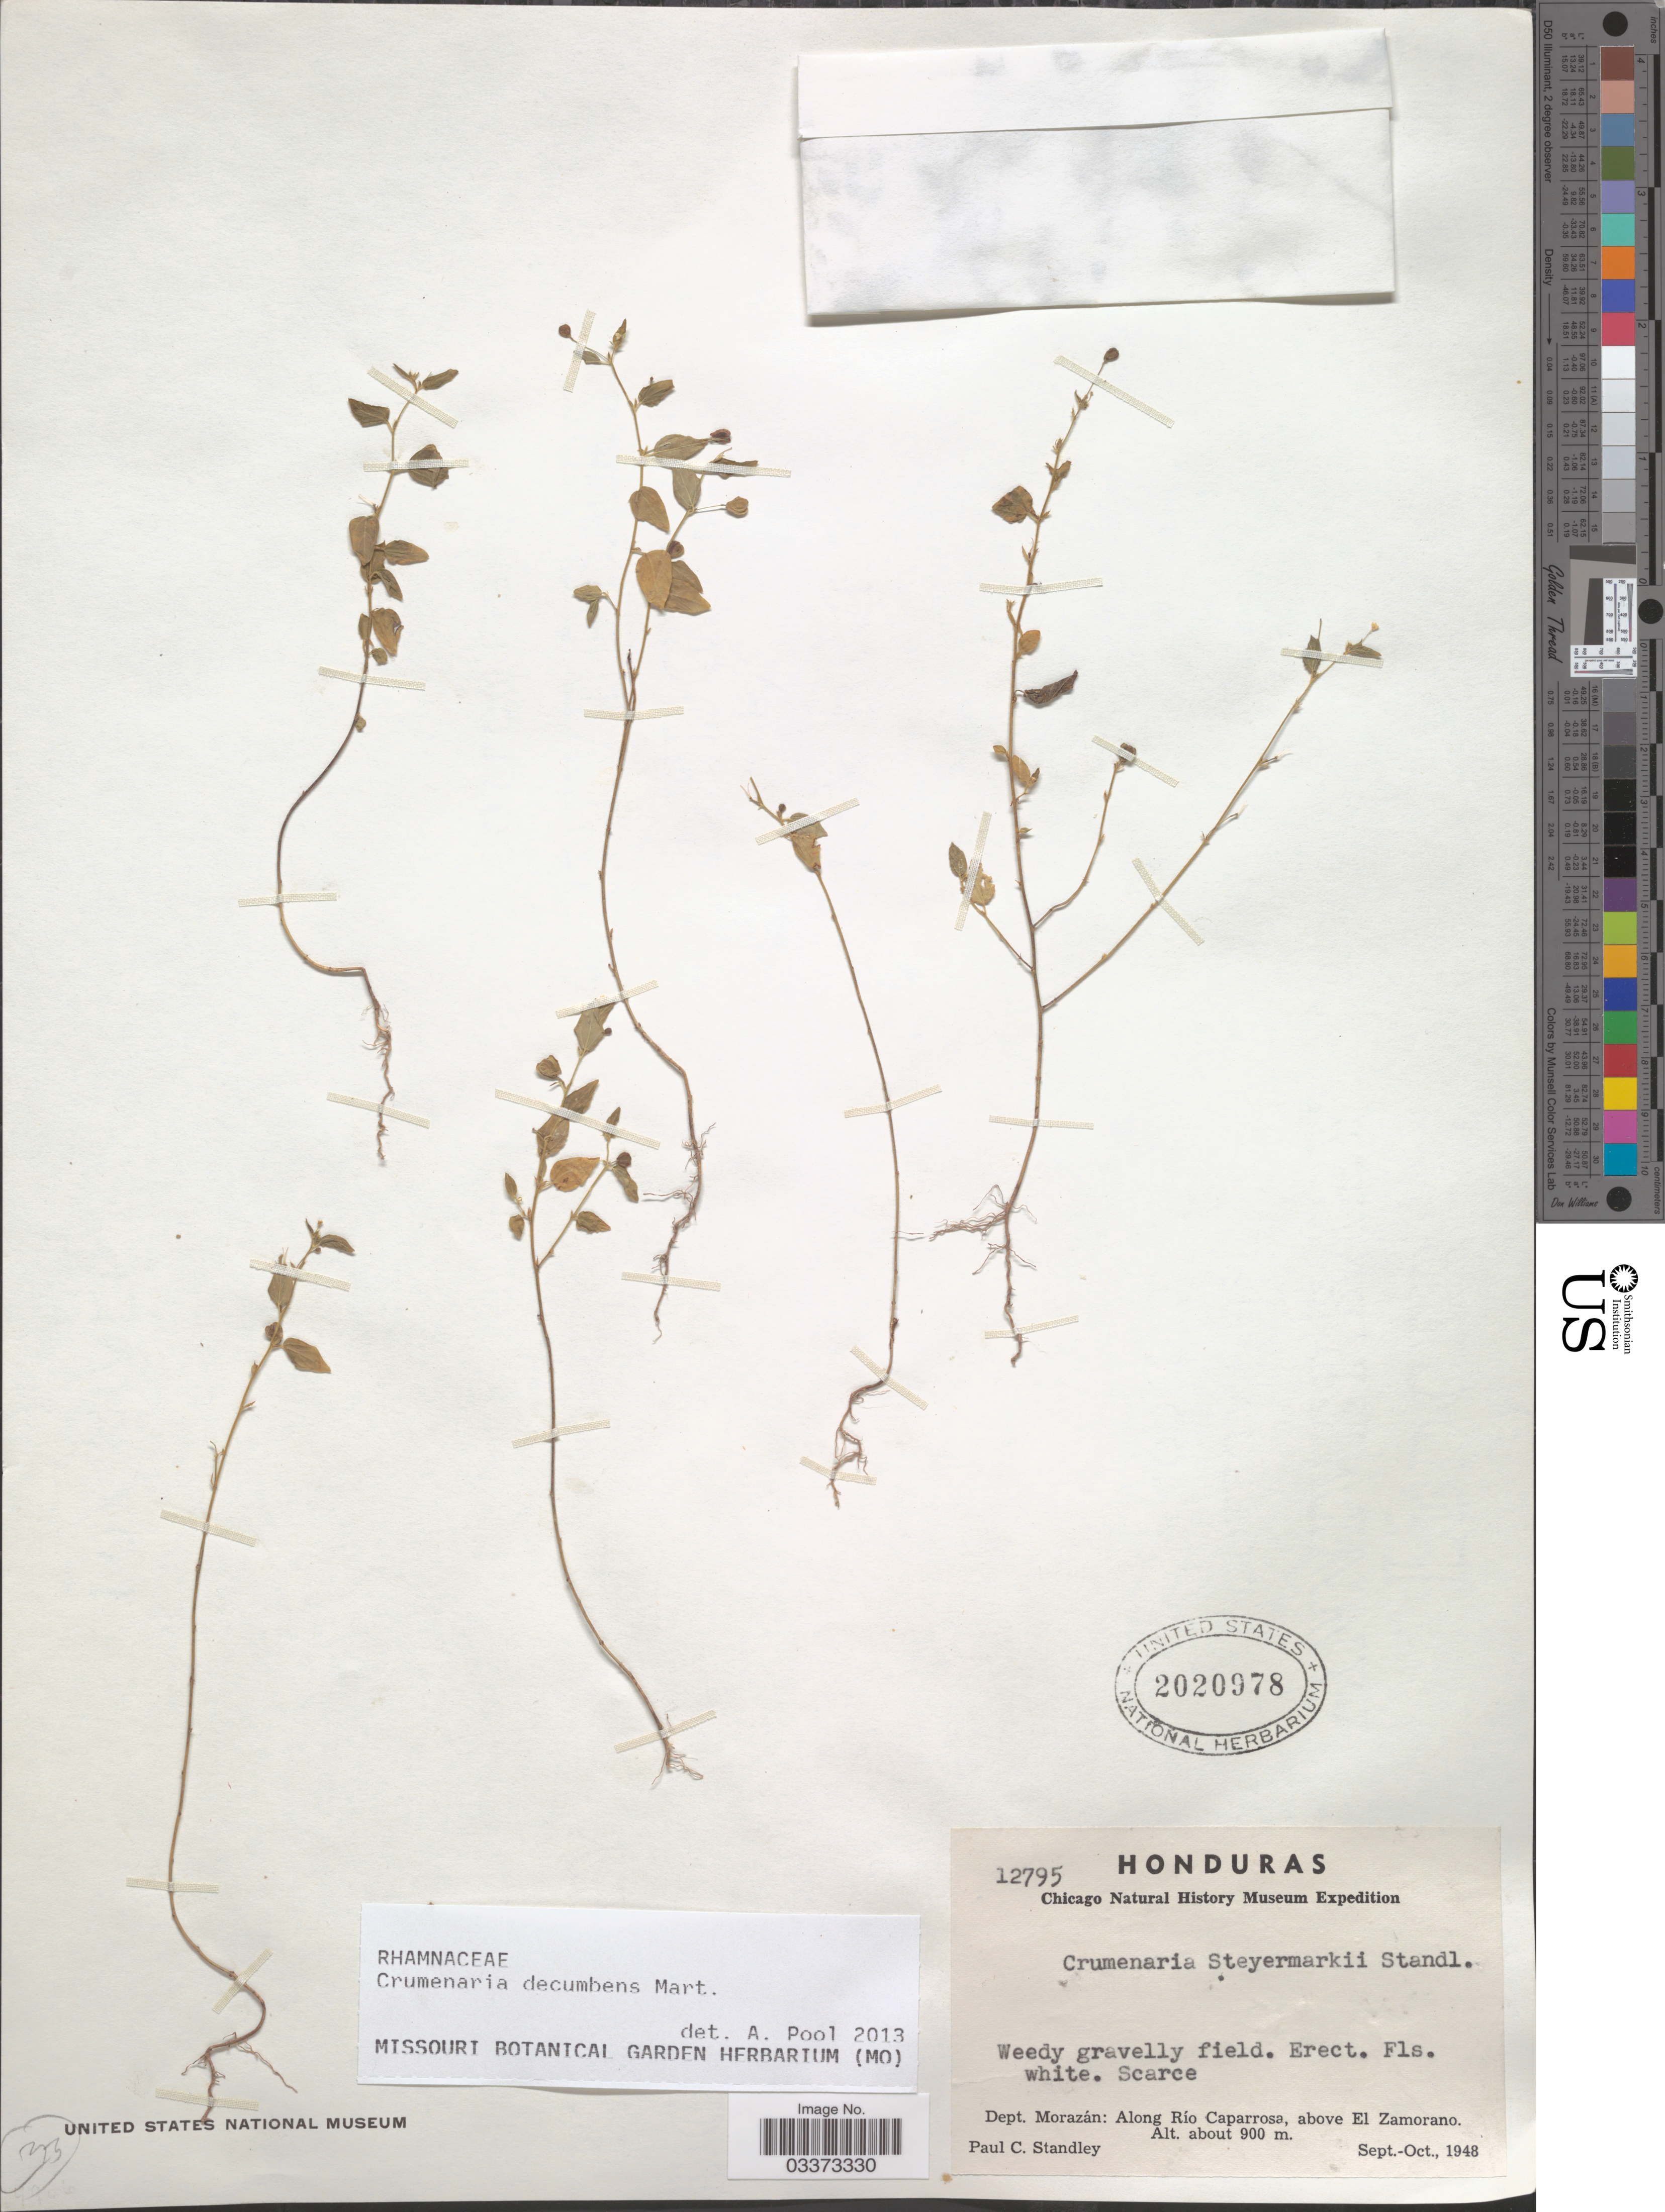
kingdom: Plantae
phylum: Tracheophyta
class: Magnoliopsida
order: Rosales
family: Rhamnaceae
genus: Crumenaria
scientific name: Crumenaria decumbens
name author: Mart.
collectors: P. C. Standley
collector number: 12795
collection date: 1948-09/1948-10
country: Honduras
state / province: Fco. Morazán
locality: Dept. Morazán: Along Río Caparrosa, above El Zamorano.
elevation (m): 900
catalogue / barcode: US 2020978